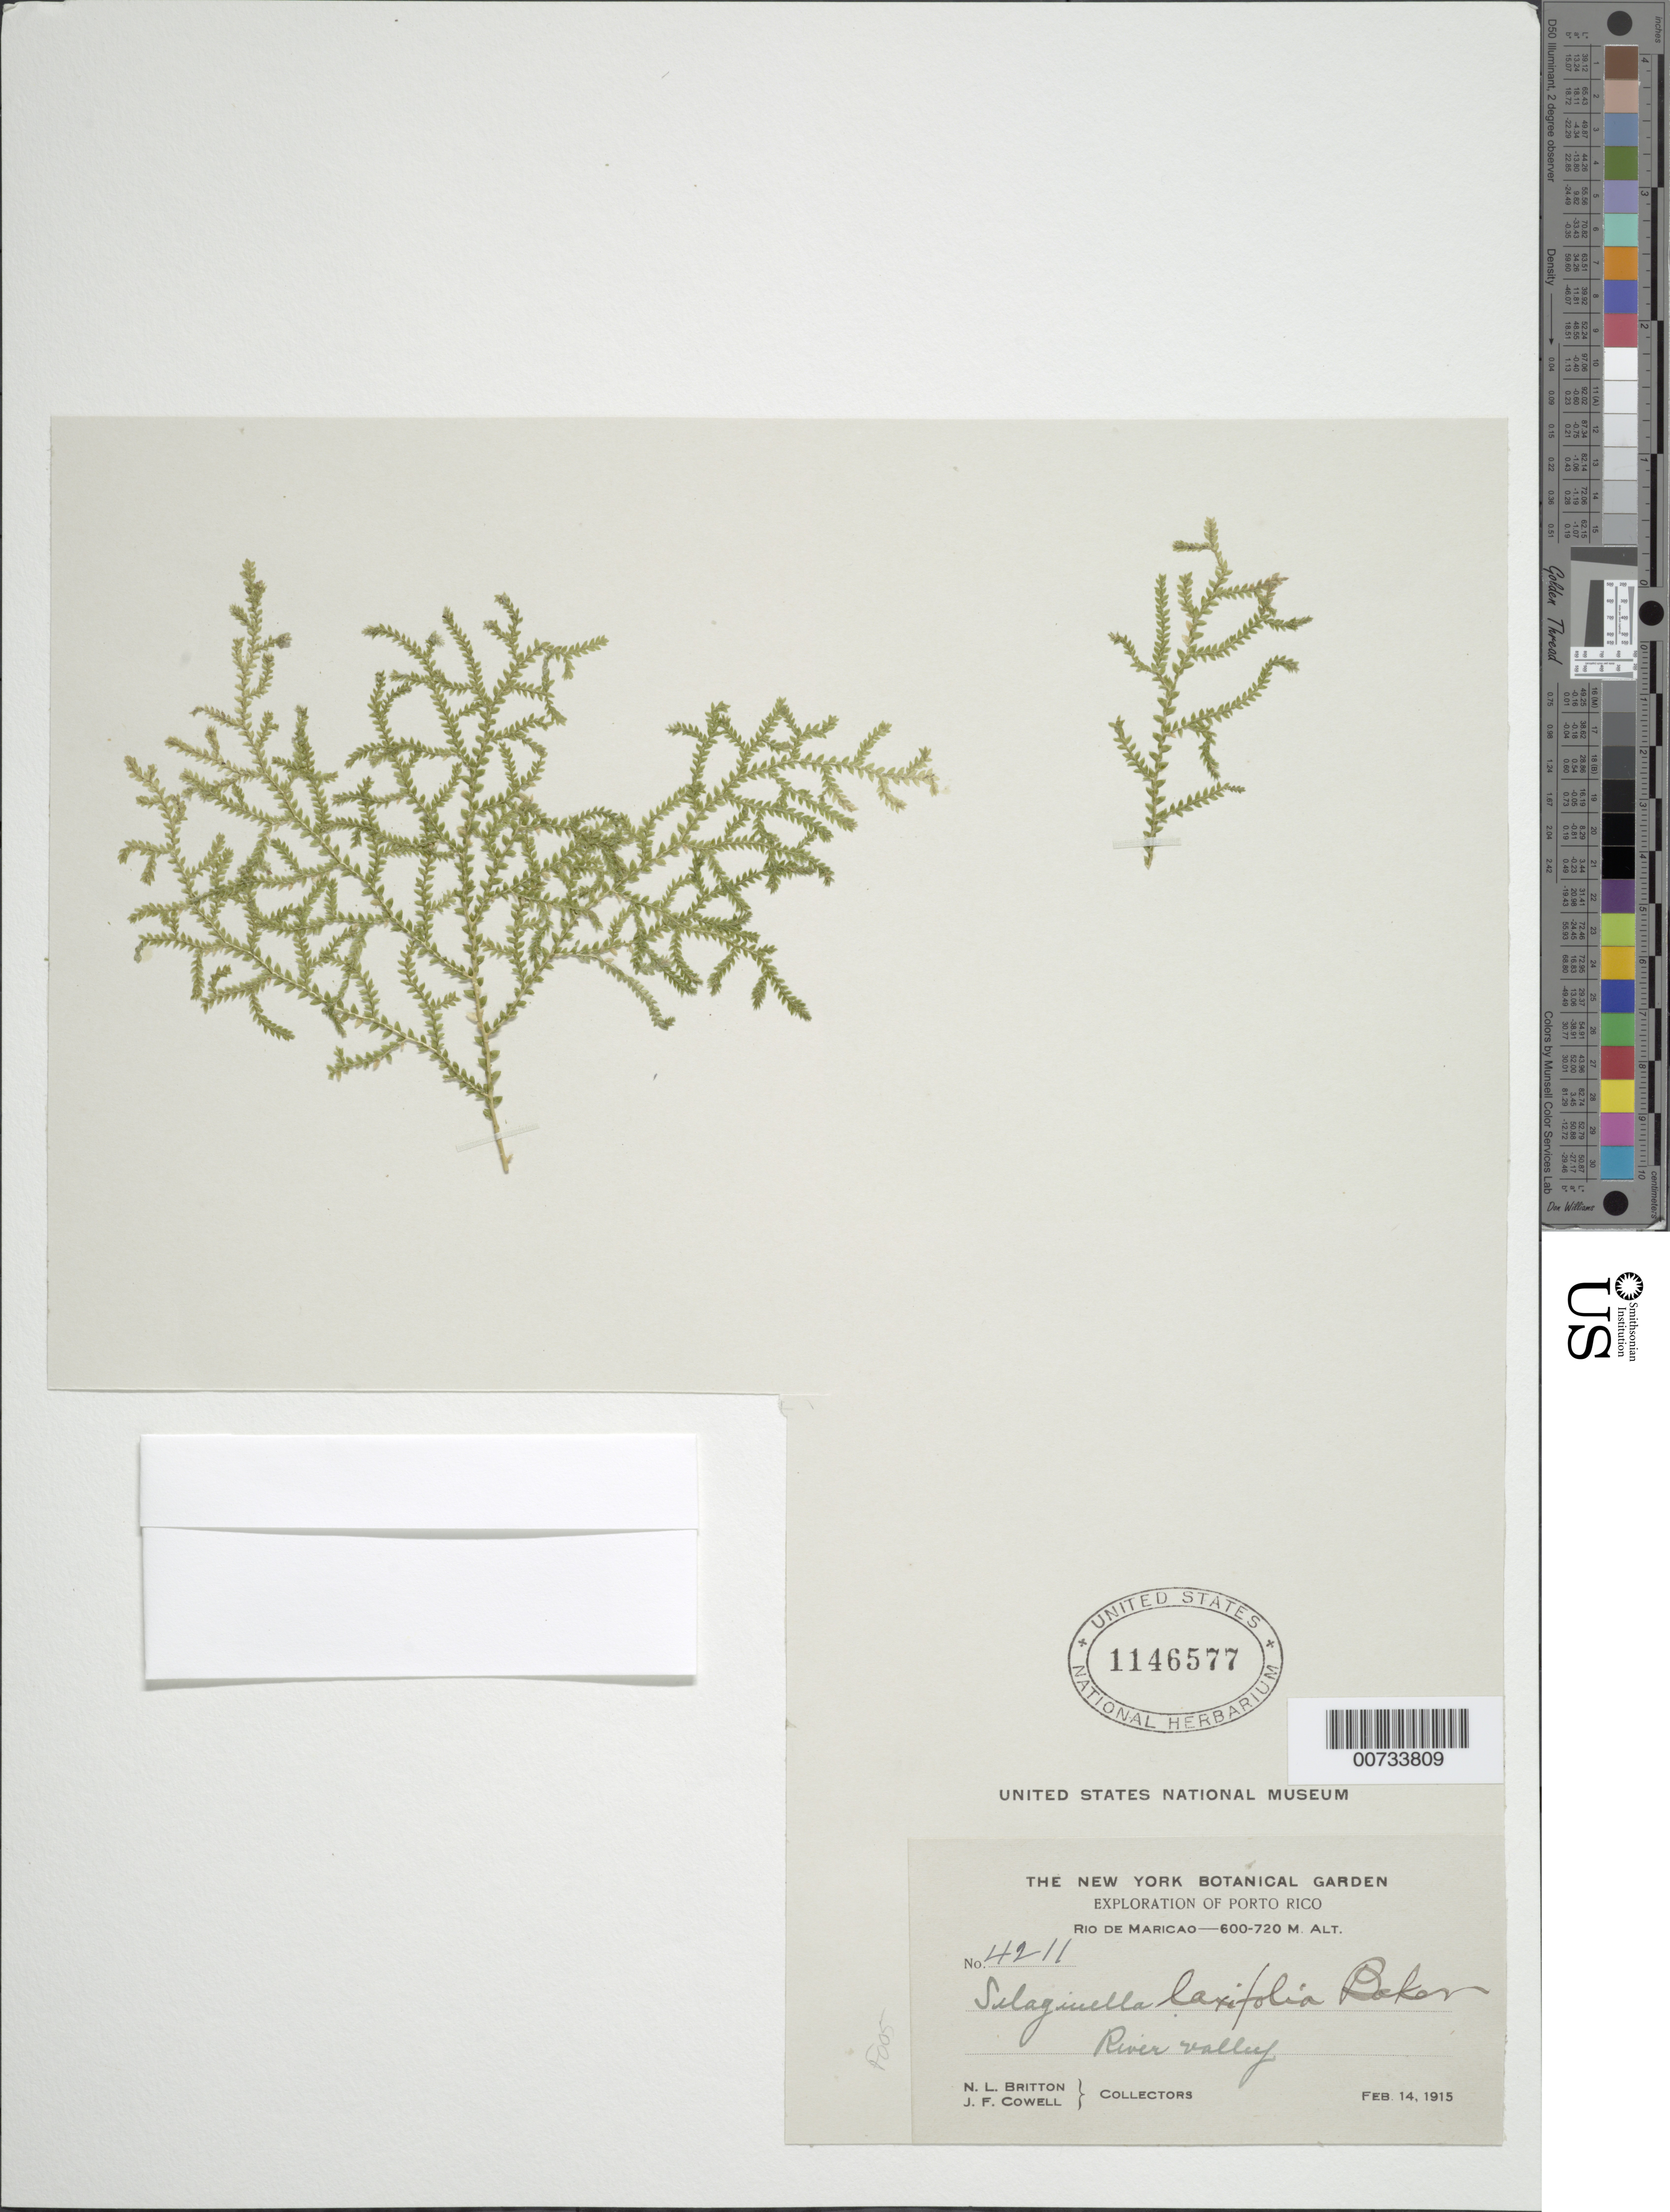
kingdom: Plantae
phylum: Tracheophyta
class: Lycopodiopsida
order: Selaginellales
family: Selaginellaceae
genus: Selaginella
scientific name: Selaginella laxifolia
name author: Baker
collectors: N. Britton & J. F. Cowell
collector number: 4211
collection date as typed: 14 Feb 1915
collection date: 1915-02-14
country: Puerto Rico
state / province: Maricao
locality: Río Maricao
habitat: River valley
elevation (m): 600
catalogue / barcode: US 1146577